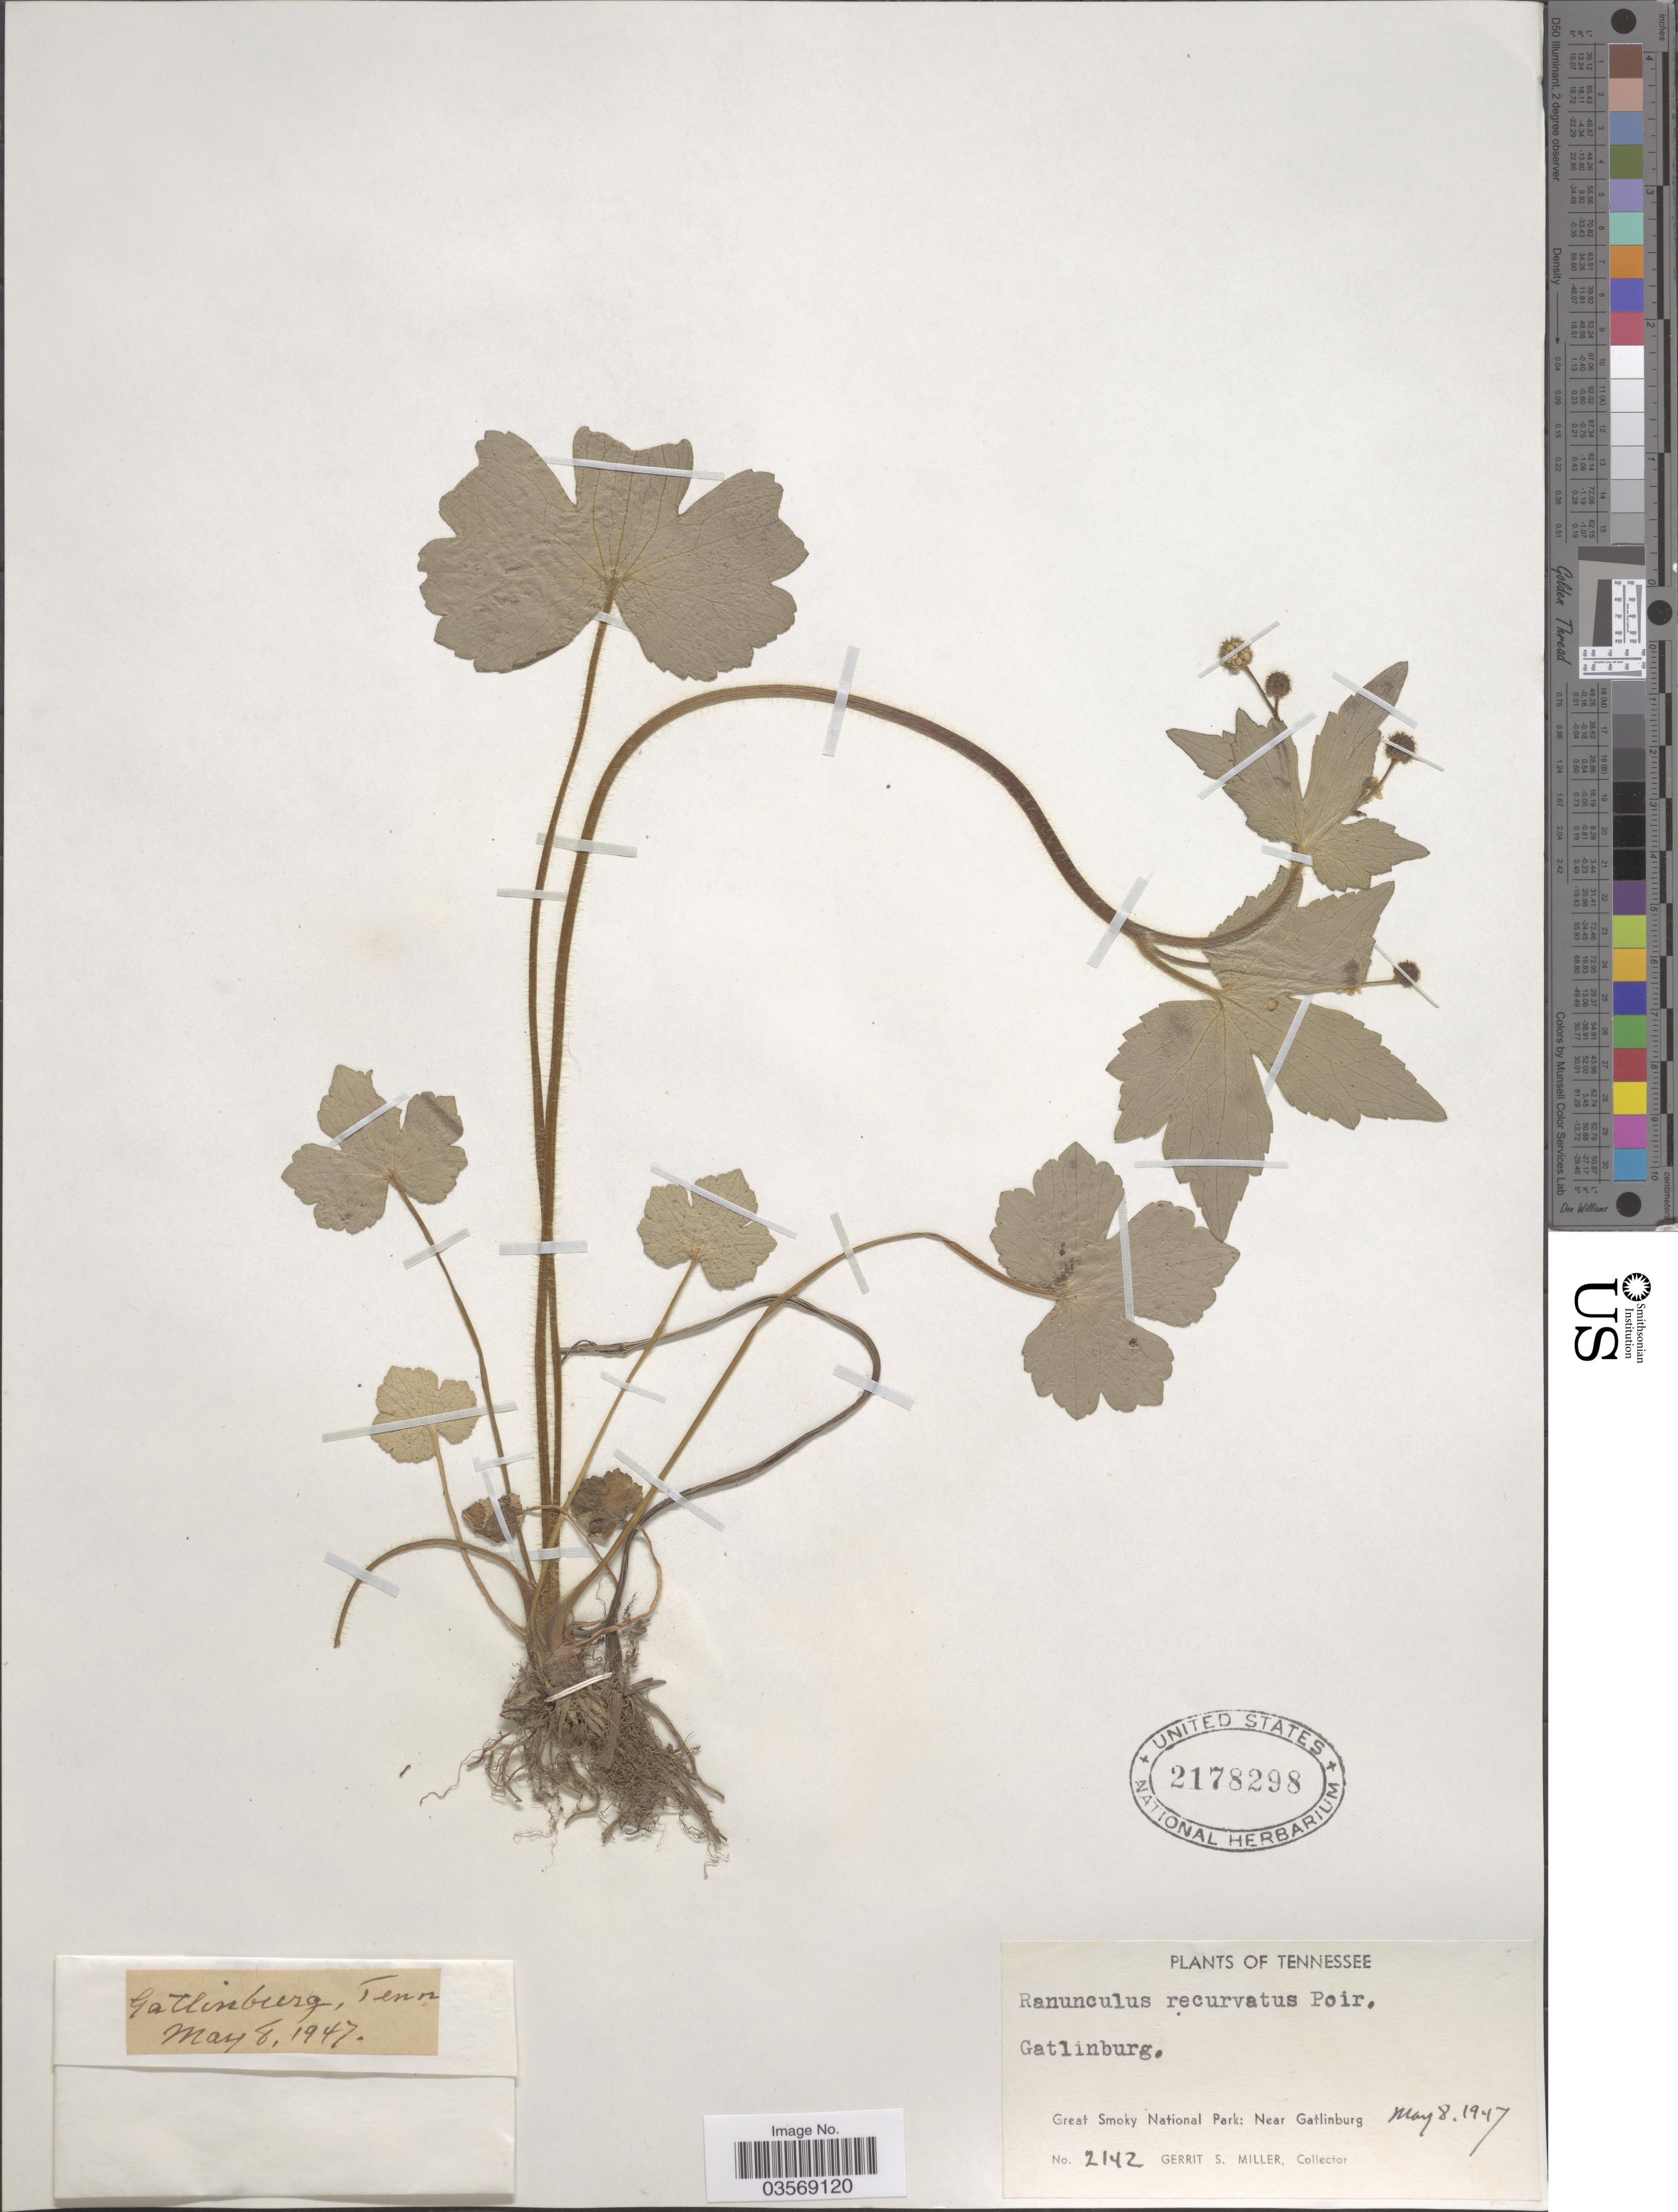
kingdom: Plantae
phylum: Tracheophyta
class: Magnoliopsida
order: Ranunculales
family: Ranunculaceae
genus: Ranunculus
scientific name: Ranunculus recurvatus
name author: Poir.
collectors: G. S. Miller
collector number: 2142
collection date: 1947-05-08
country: United States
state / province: Tennessee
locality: Gatlinburg. Great Smoky National Park: Near Gatlinburg.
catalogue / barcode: US 2178298